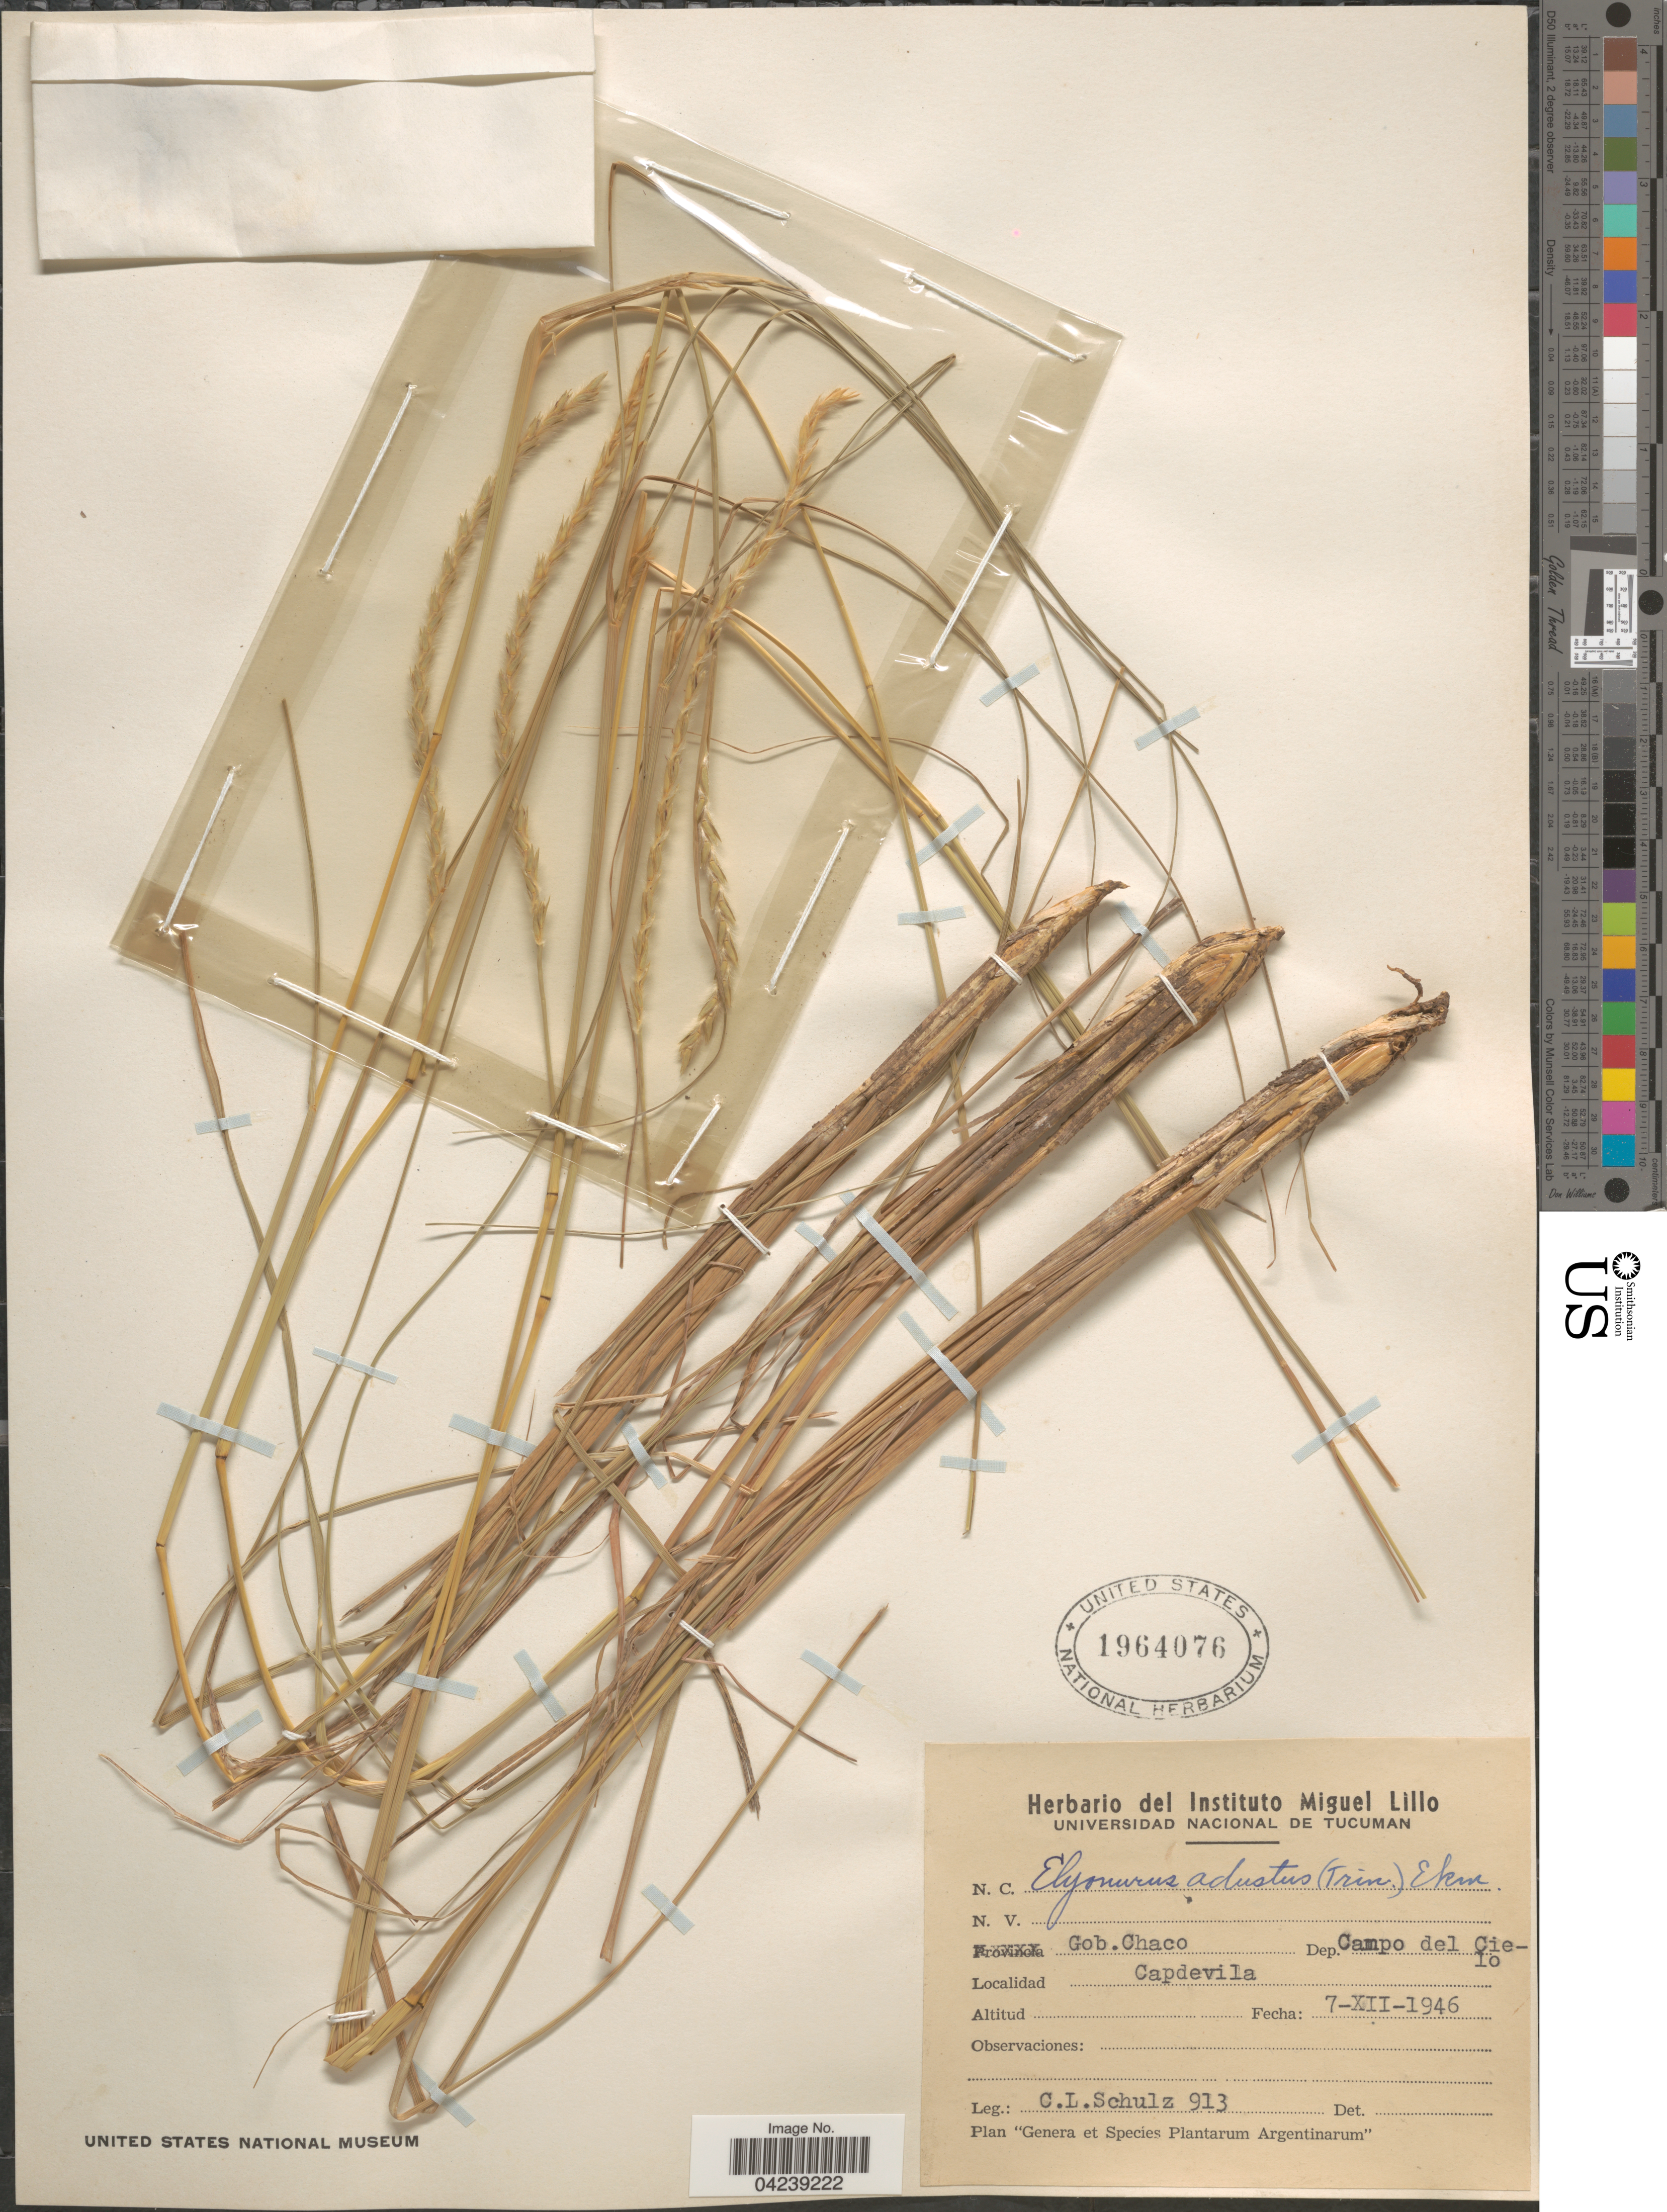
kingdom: Plantae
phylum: Tracheophyta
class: Liliopsida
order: Poales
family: Poaceae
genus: Elionurus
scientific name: Elionurus muticus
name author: (Spreng.) Kuntze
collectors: C. L. Schulz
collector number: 913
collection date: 1946-12-07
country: Argentina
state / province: Chaco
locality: Gob.Chaco. Dep.Campo del Cielo. Capdevila.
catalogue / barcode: US 1964076